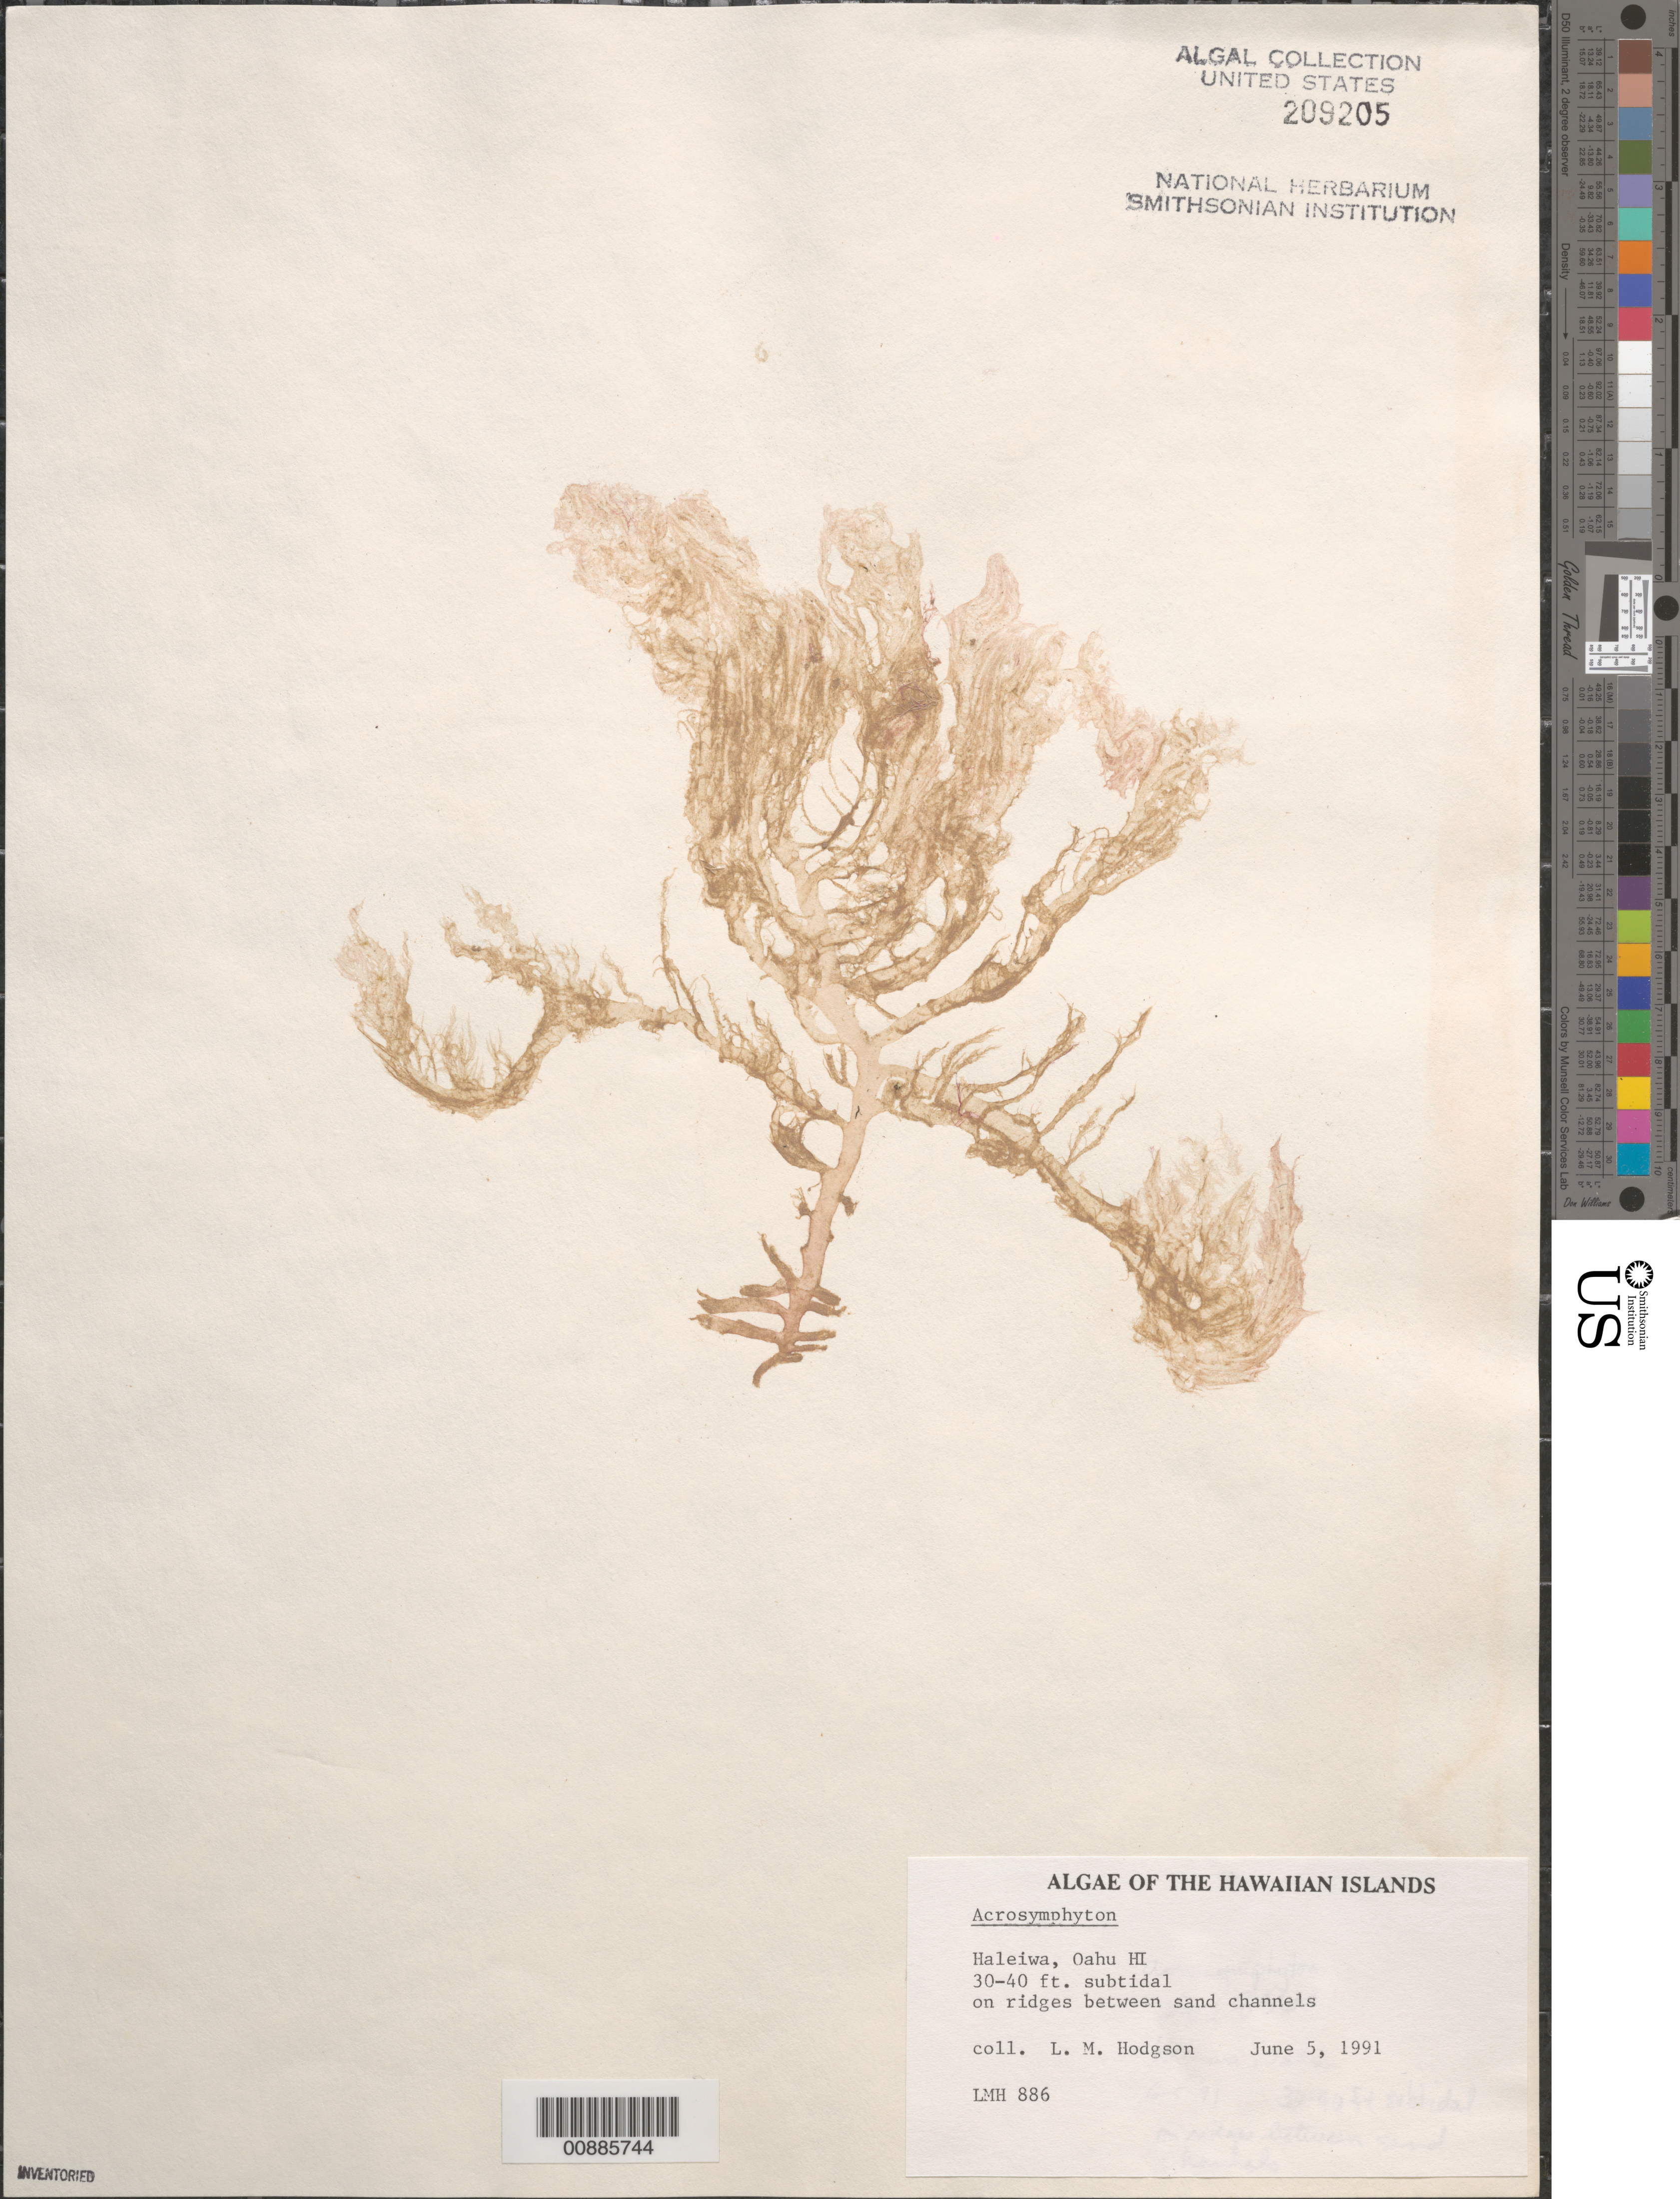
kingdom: Plantae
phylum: Rhodophyta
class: Florideophyceae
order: Acrosymphytales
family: Acrosymphytaceae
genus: Acrosymphyton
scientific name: Acrosymphyton sp.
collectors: L. M. Hodgson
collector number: LMH 886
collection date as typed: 05 Jun 1991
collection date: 1991-06-05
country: United States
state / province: Hawaii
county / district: Honolulu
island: Oahu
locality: Haleiwa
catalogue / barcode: US 209205